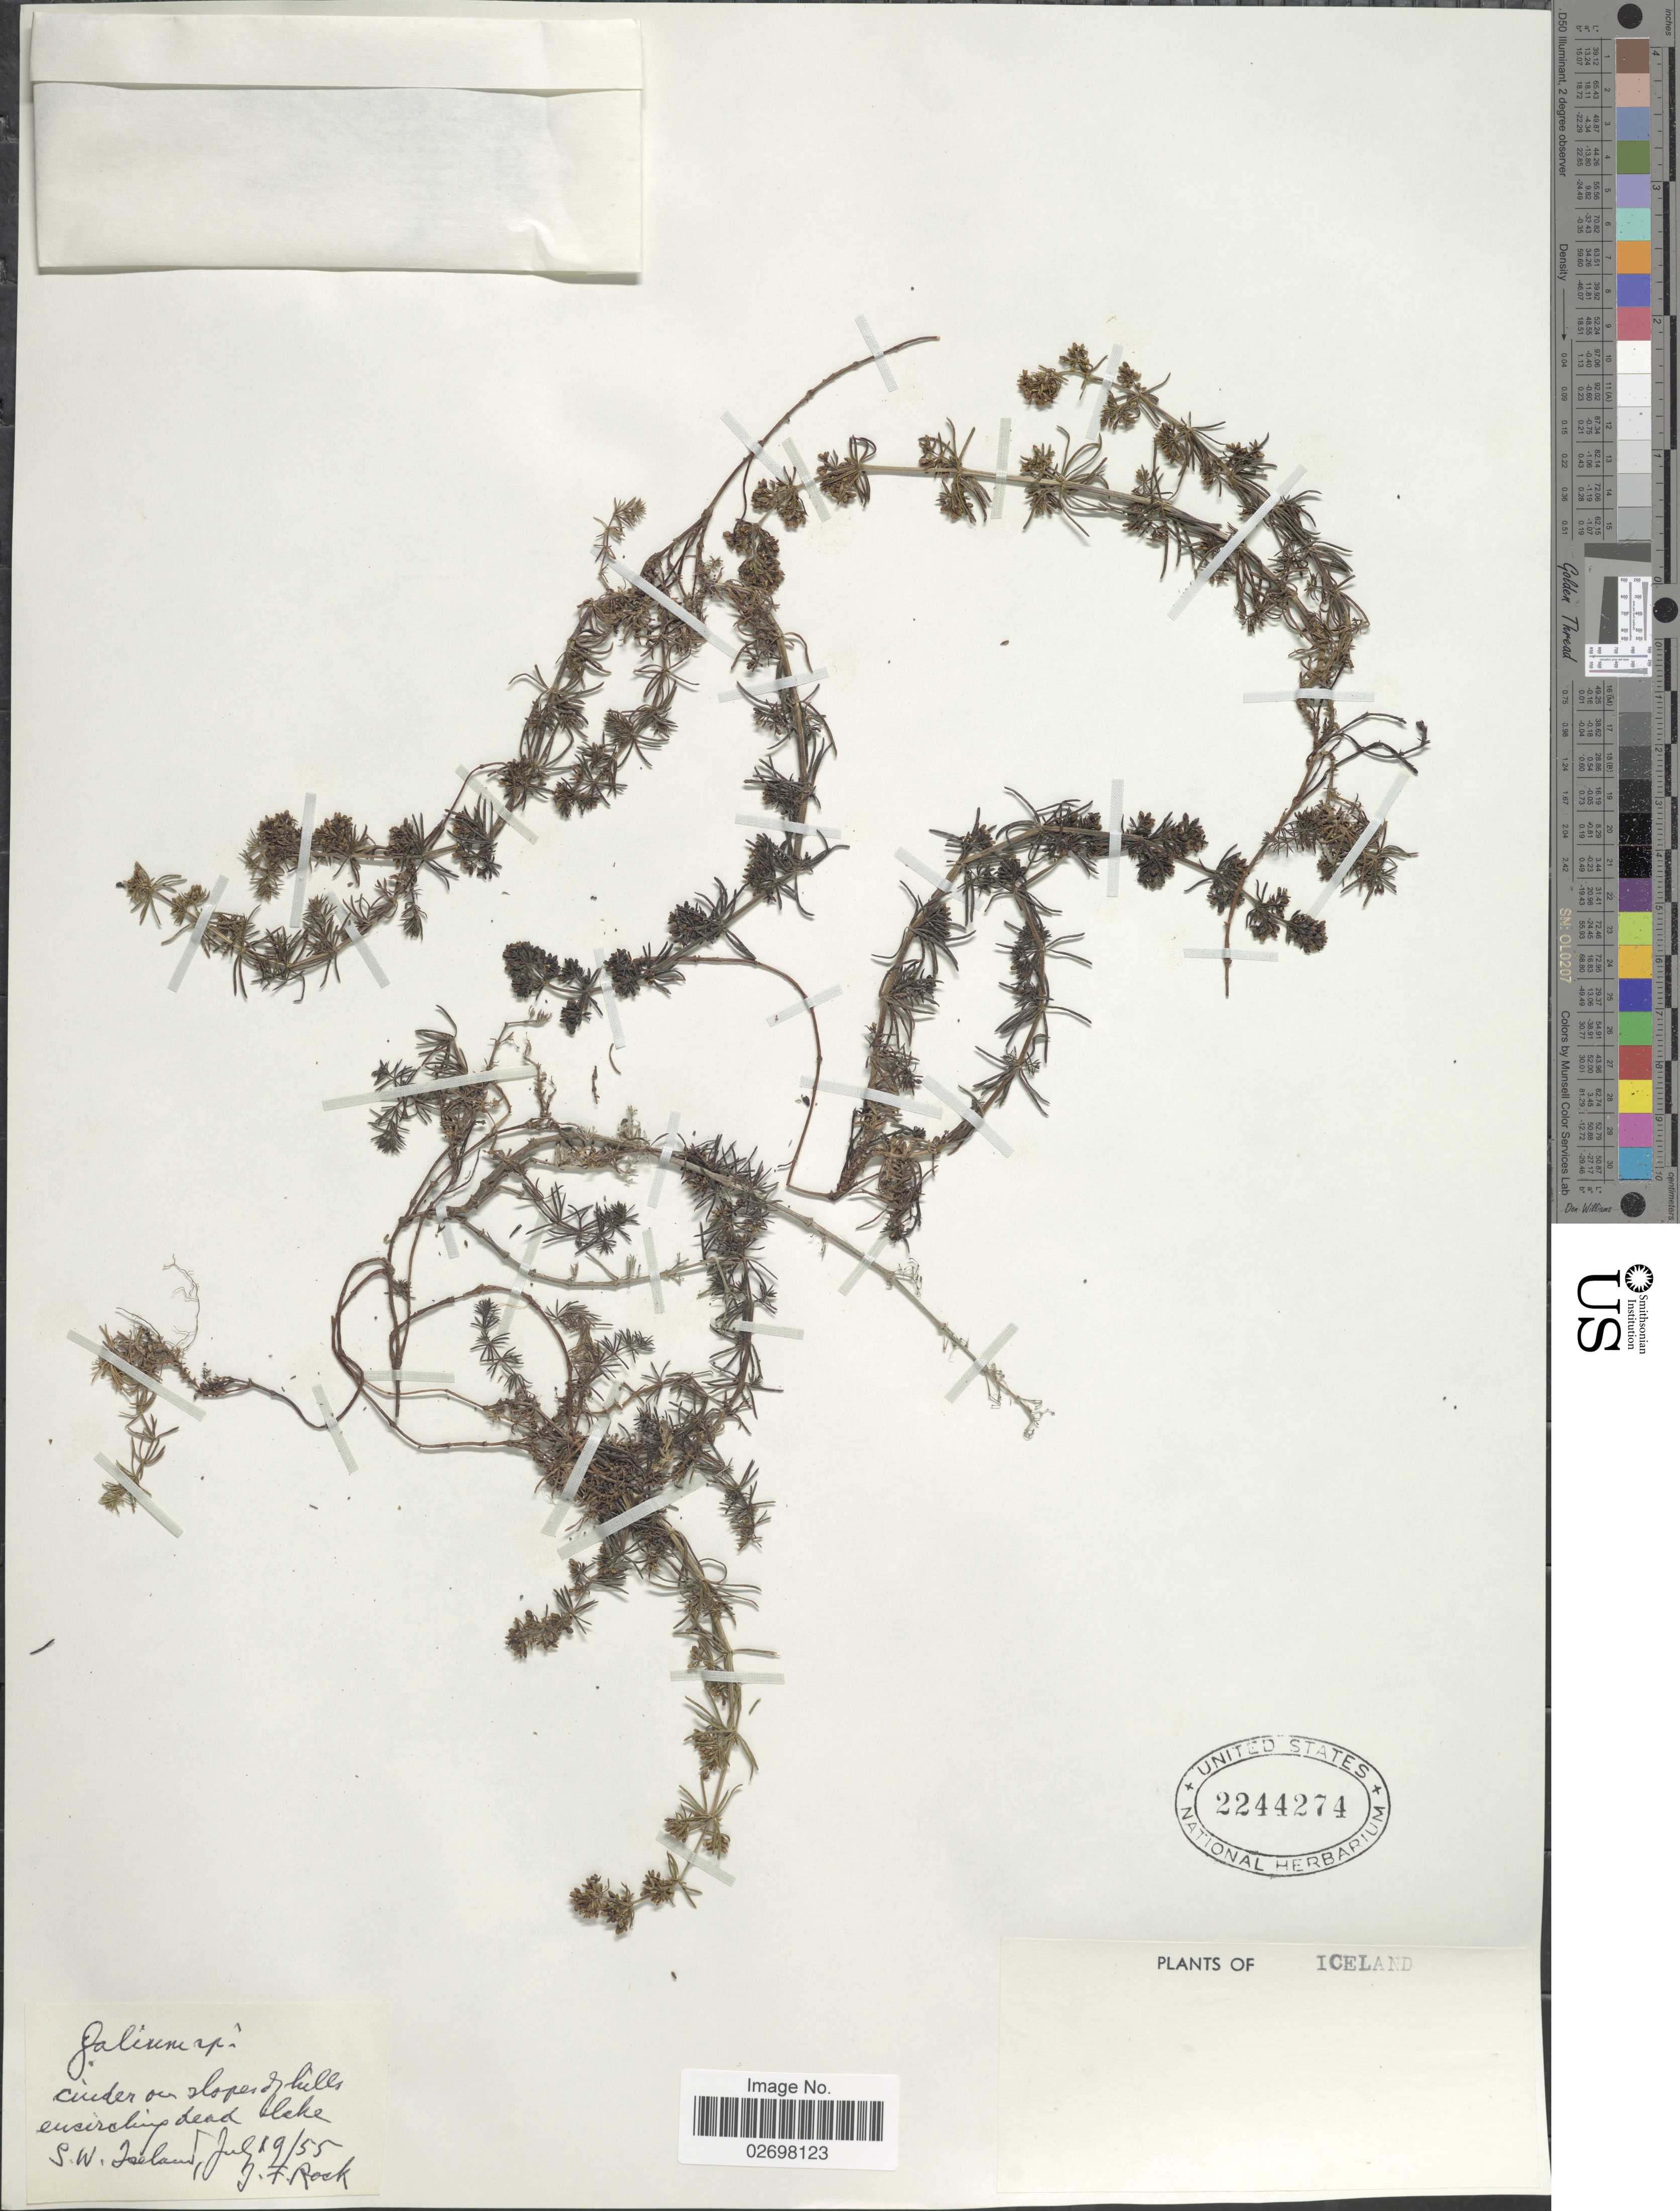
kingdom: Plantae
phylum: Tracheophyta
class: Magnoliopsida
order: Gentianales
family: Rubiaceae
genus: Galium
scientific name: Galium sp.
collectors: J. F. Rock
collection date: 1955-07-19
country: Iceland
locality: Cinder on slopes of hills encircling dead lake, S. W. Iceland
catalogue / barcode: US 2244274